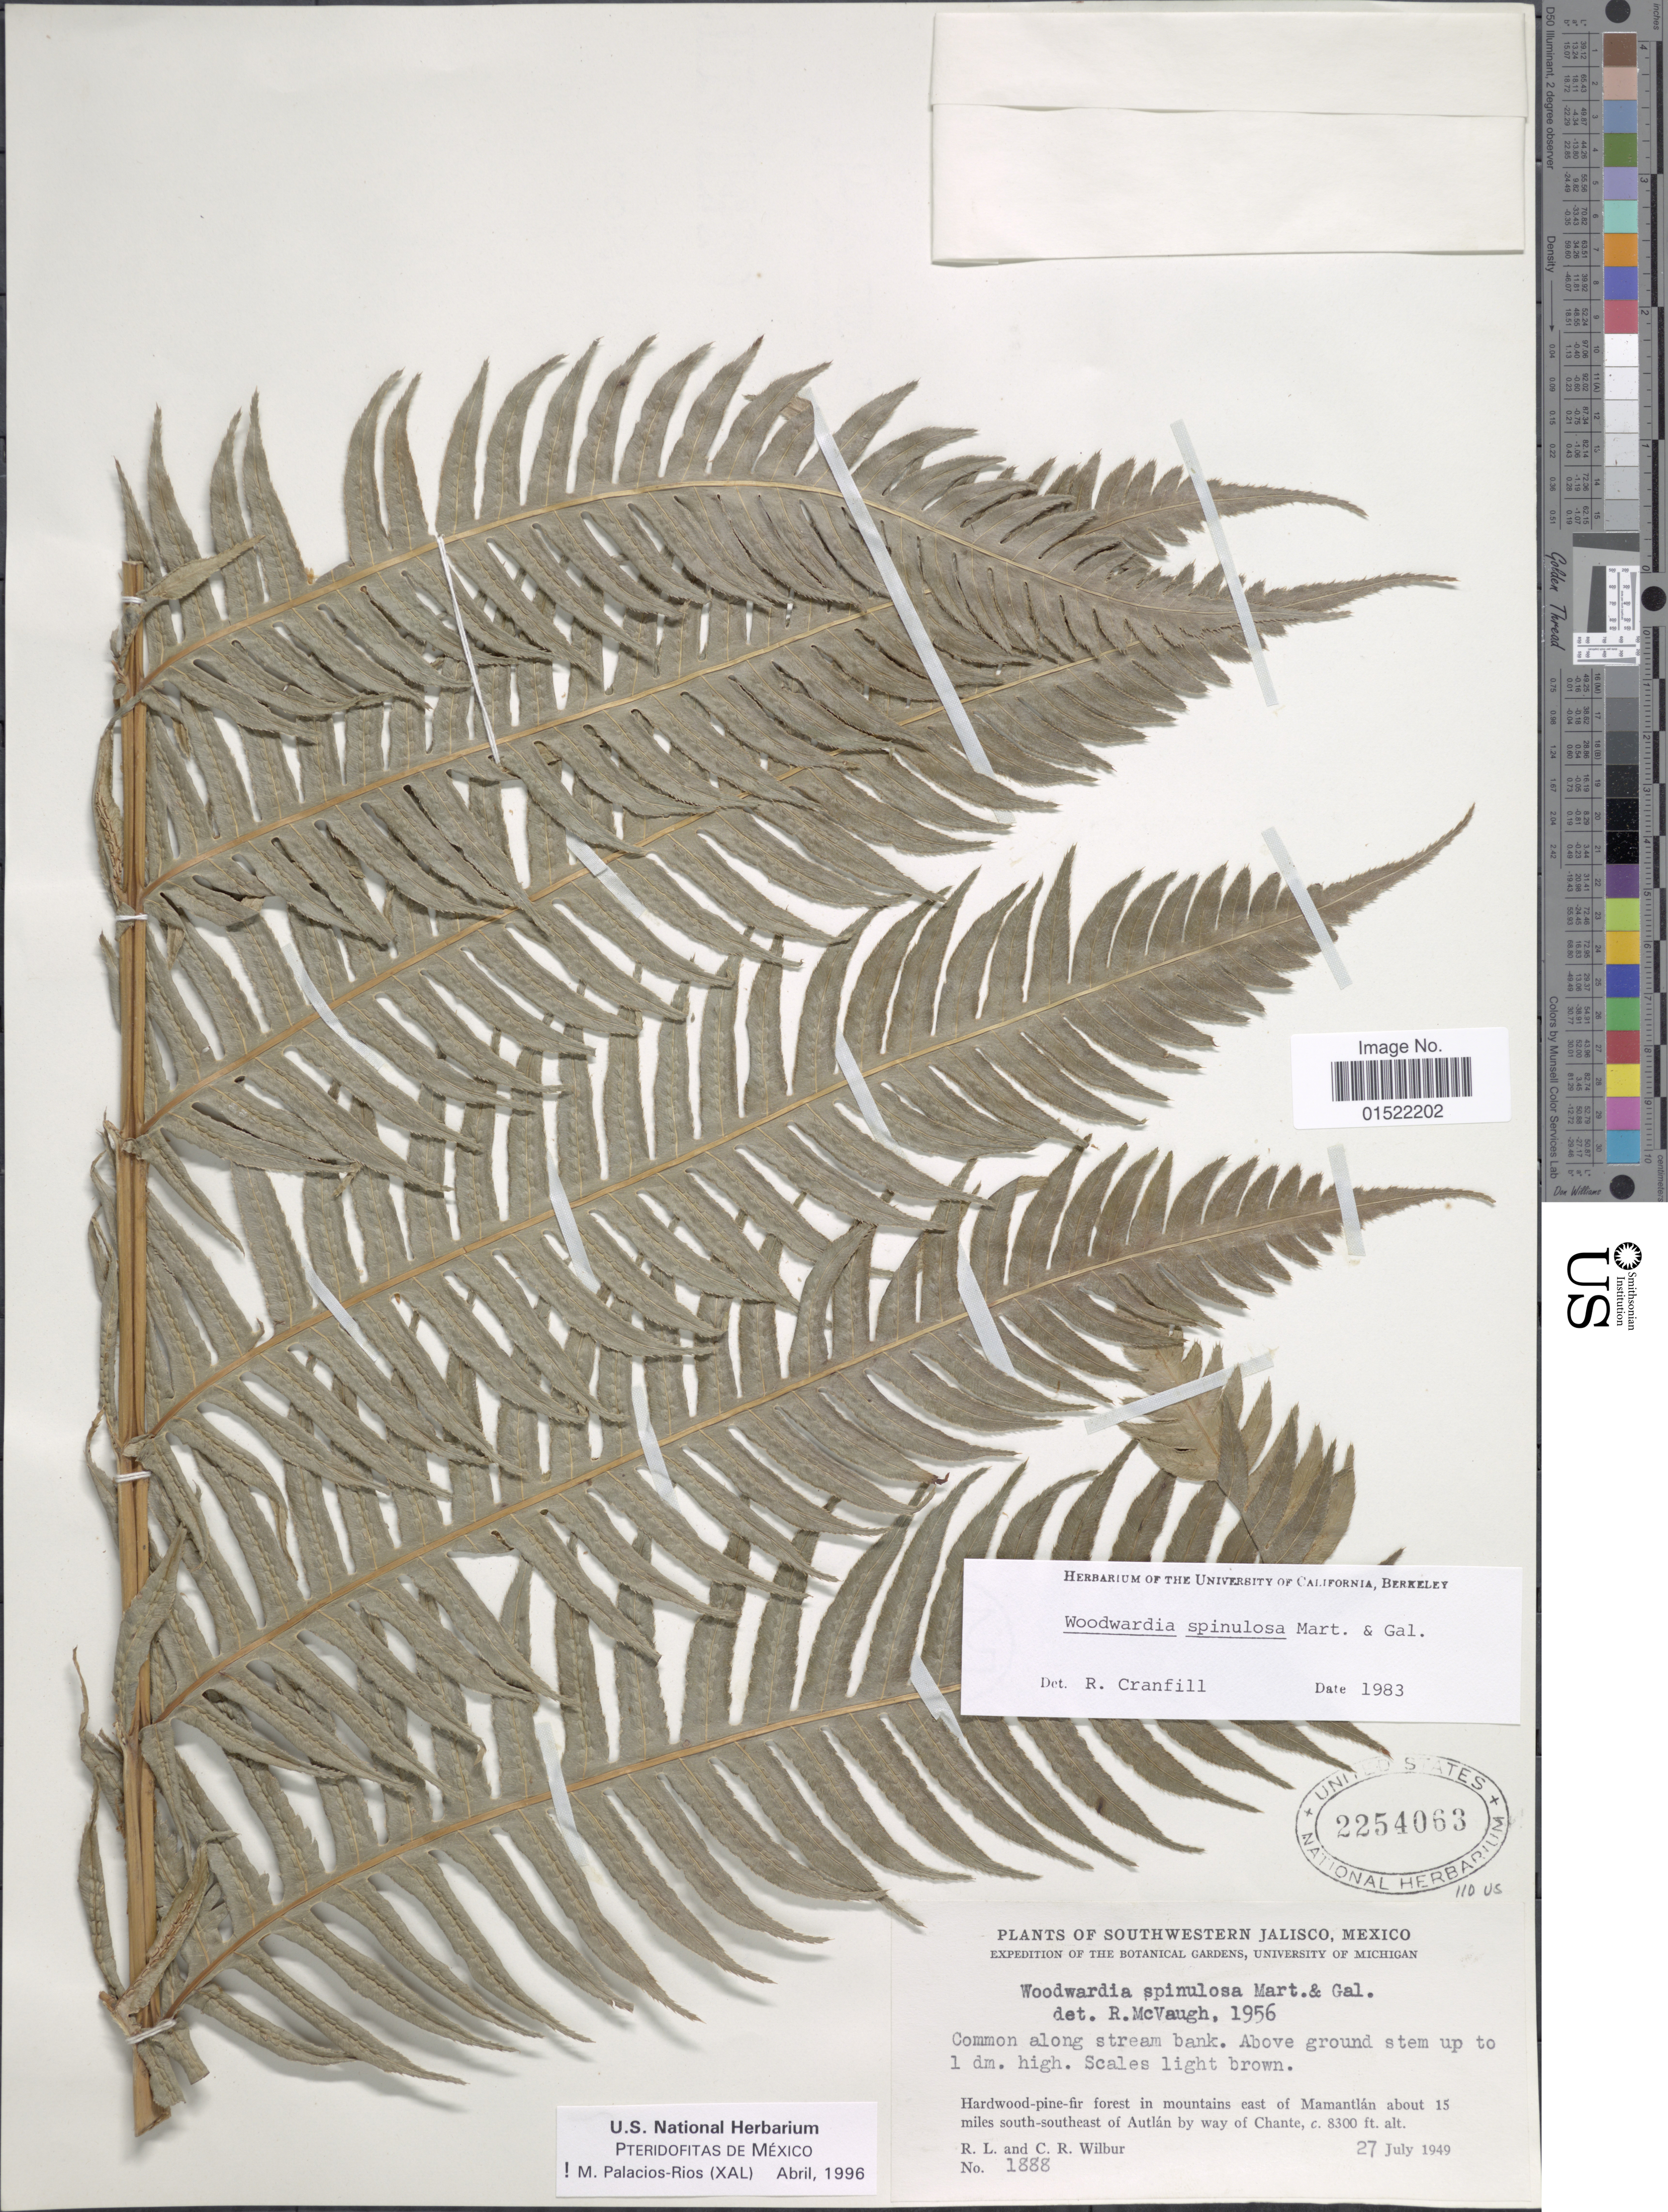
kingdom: Plantae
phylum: Tracheophyta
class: Polypodiopsida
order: Polypodiales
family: Blechnaceae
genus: Woodwardia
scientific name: Woodwardia spinulosa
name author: M. Martens & Galeotti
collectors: R. L. Wilbur & C. Wilbur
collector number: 1888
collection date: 1949-07-27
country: Mexico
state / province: Jalisco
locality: Southwestern Jalisco, Hardwood-pine-fir forest in mountains east of Mamantlan about 15 miles south-southeast of Autlan by way of Chante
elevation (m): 2530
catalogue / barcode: US 2254063